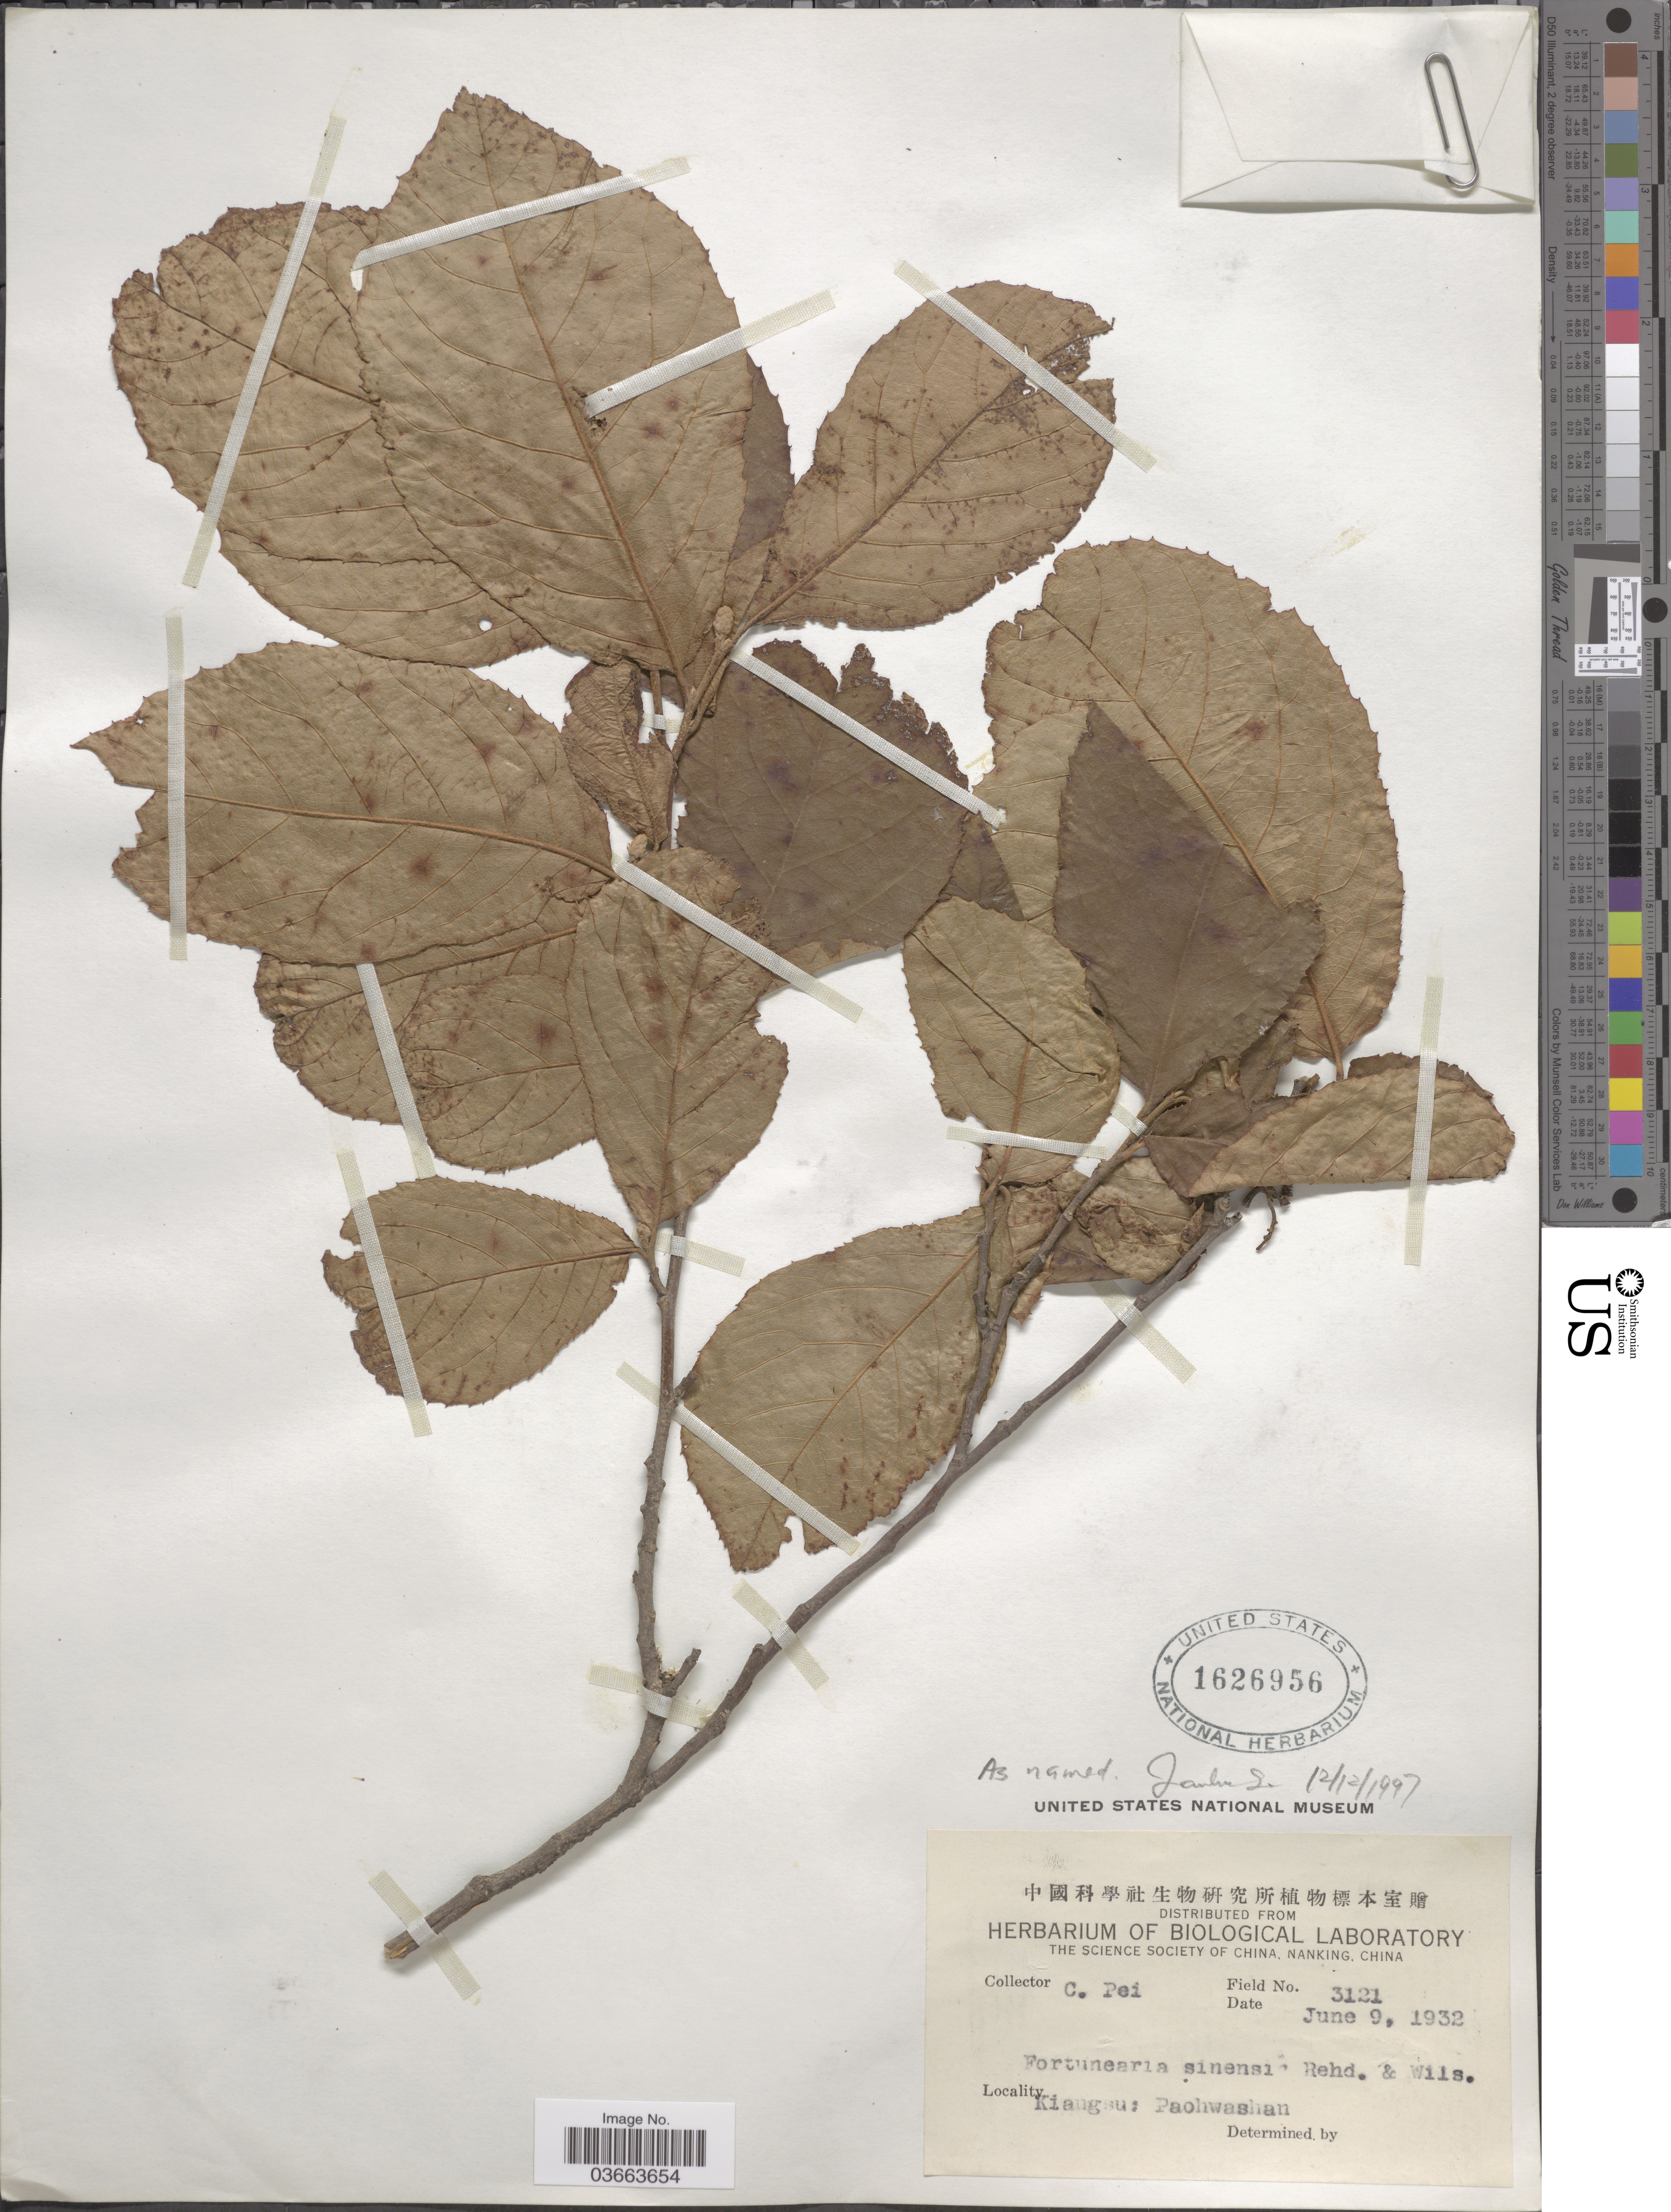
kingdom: Plantae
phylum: Tracheophyta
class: Magnoliopsida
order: Saxifragales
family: Hamamelidaceae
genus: Fortunearia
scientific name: Fortunearia sinensis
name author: Rehder & E.H. Wilson in Sarg.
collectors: C. P'ei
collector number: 3121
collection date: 1932-06-09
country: China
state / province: Jiangsu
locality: Kiangsu: Paohwashan.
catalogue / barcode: US 1626956